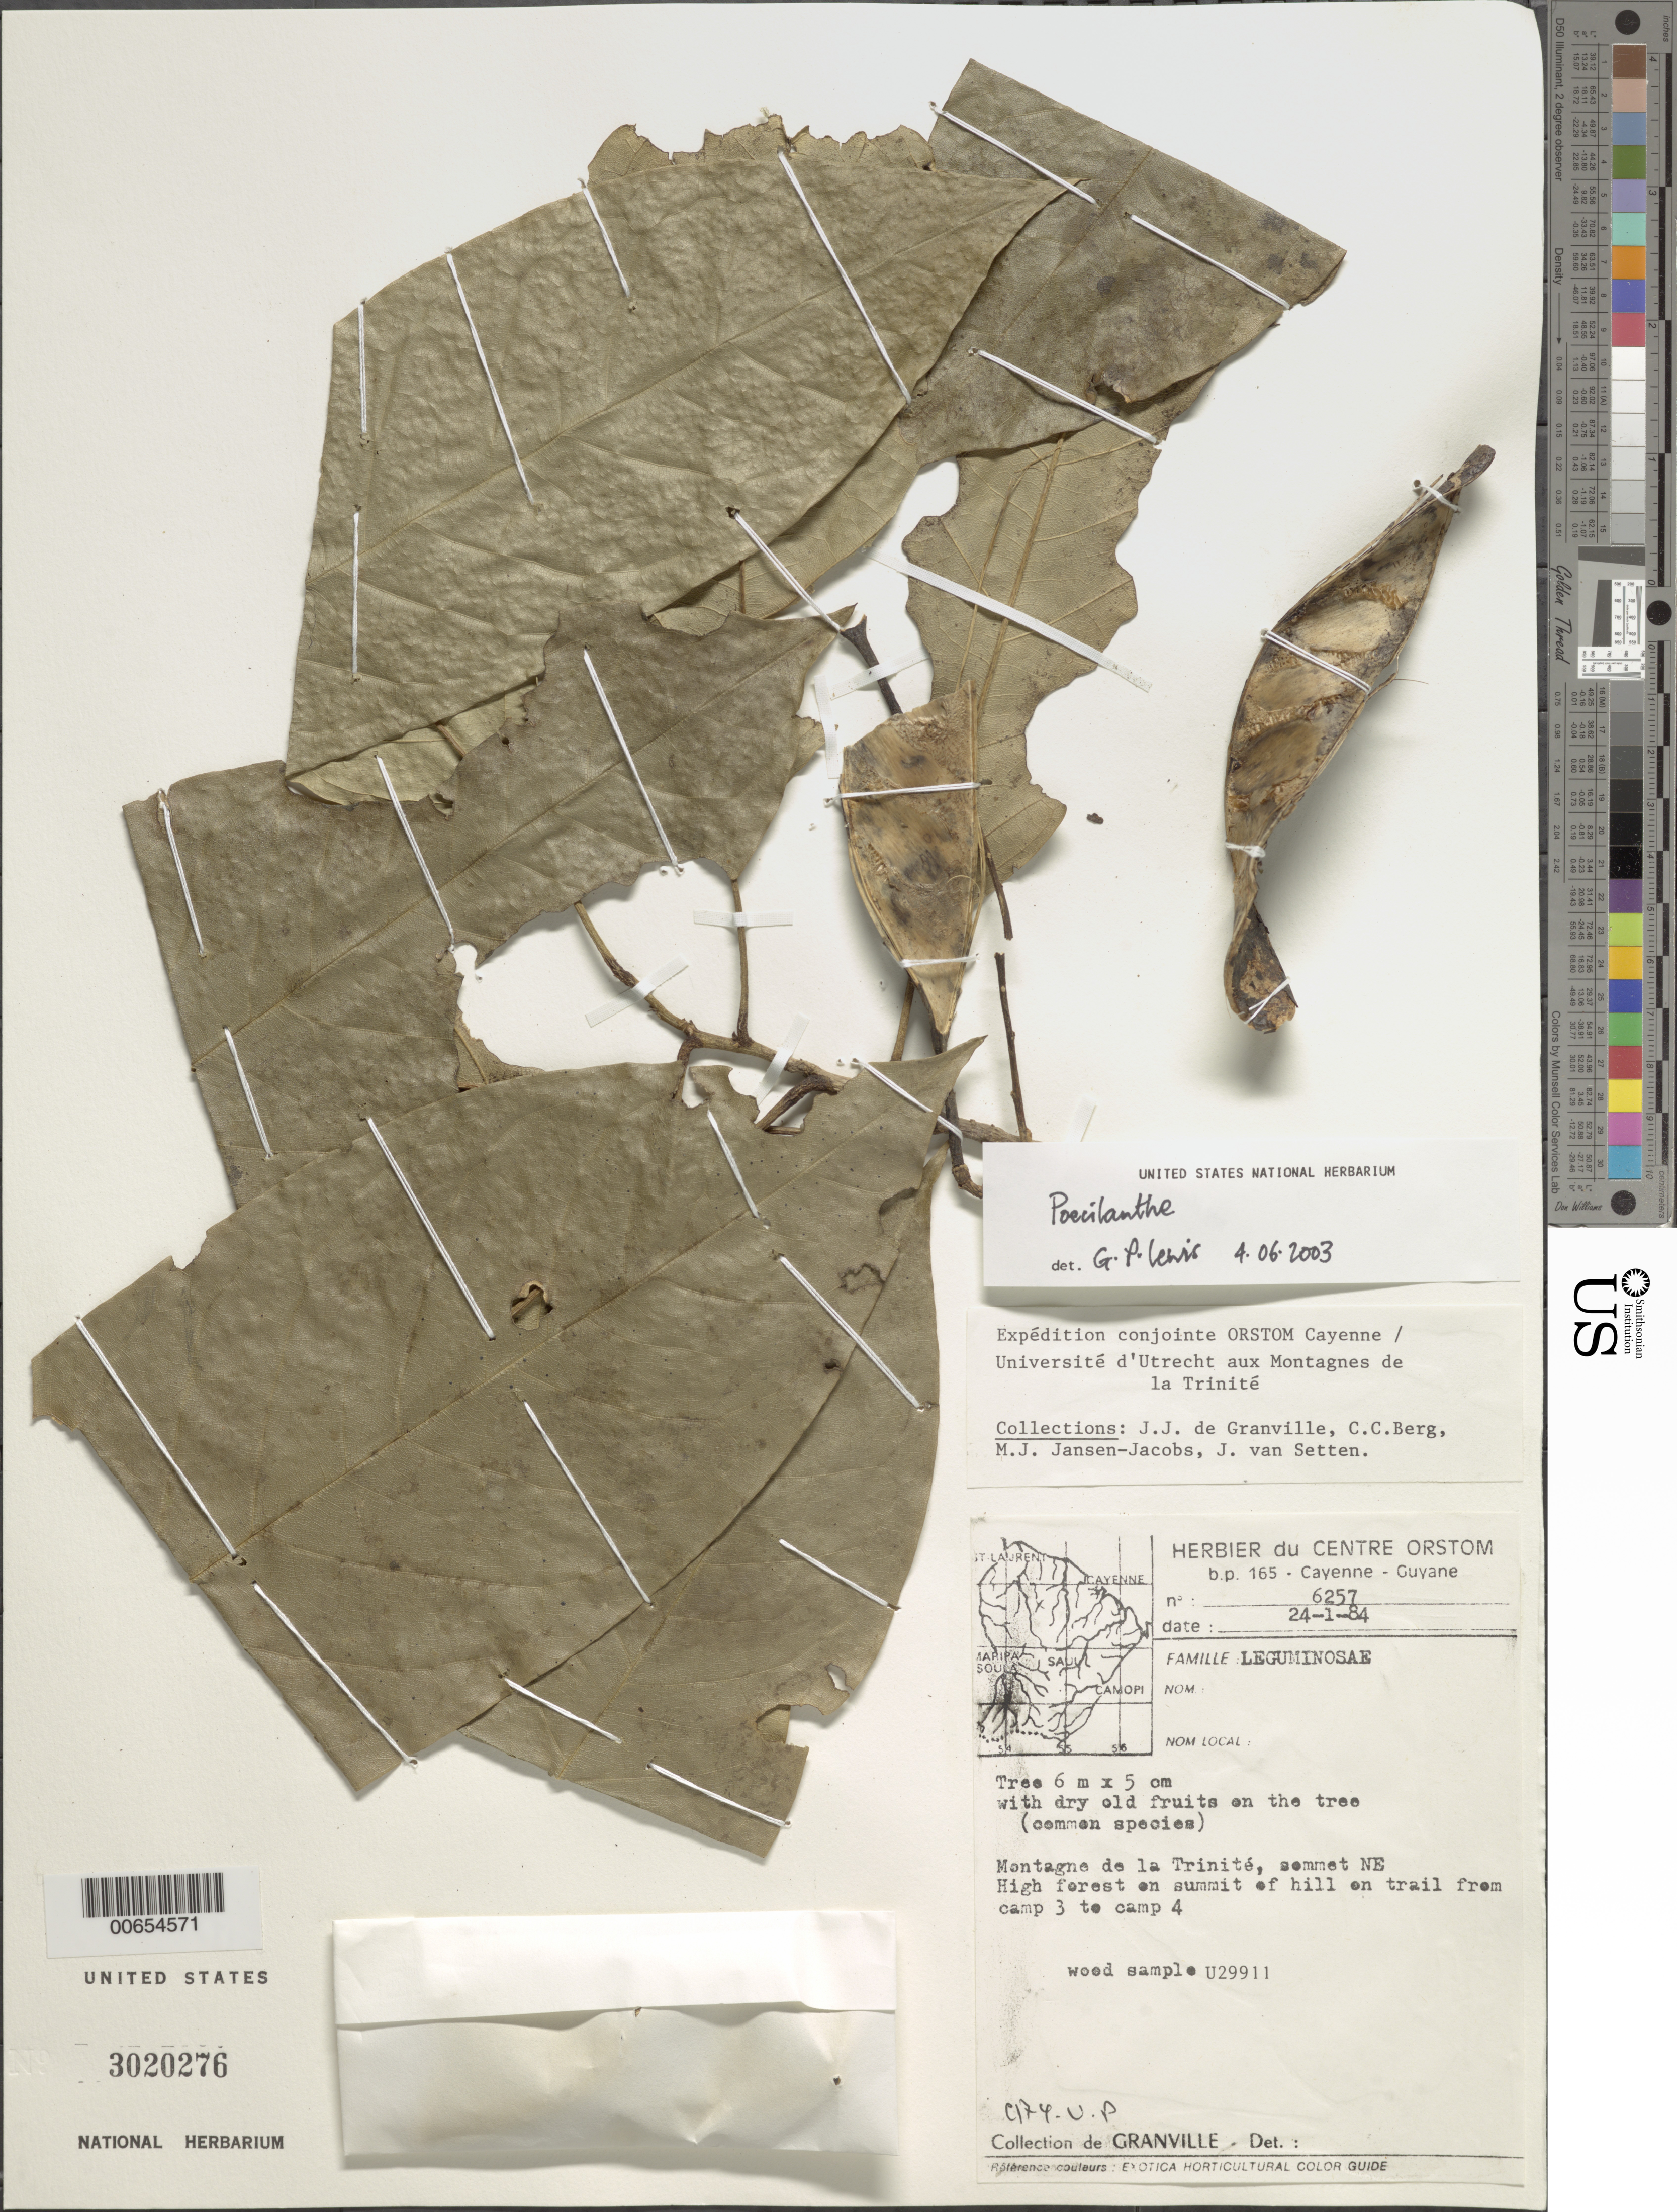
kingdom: Plantae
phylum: Tracheophyta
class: Magnoliopsida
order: Fabales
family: Fabaceae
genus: Poecilanthe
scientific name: Poecilanthe sp.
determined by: Lewis, Gwilym P.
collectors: J.-J. de Granville, C. C. Berg, M. J. Jansen-Jacobs & J. van Setten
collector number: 6257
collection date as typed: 24-Jan-84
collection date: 1984-01-24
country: French Guiana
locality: Montagnes de la Trinité, sommet NE, trail from Camp 3 to Camp 4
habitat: High forest on summit of hill on trail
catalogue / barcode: US 3020276